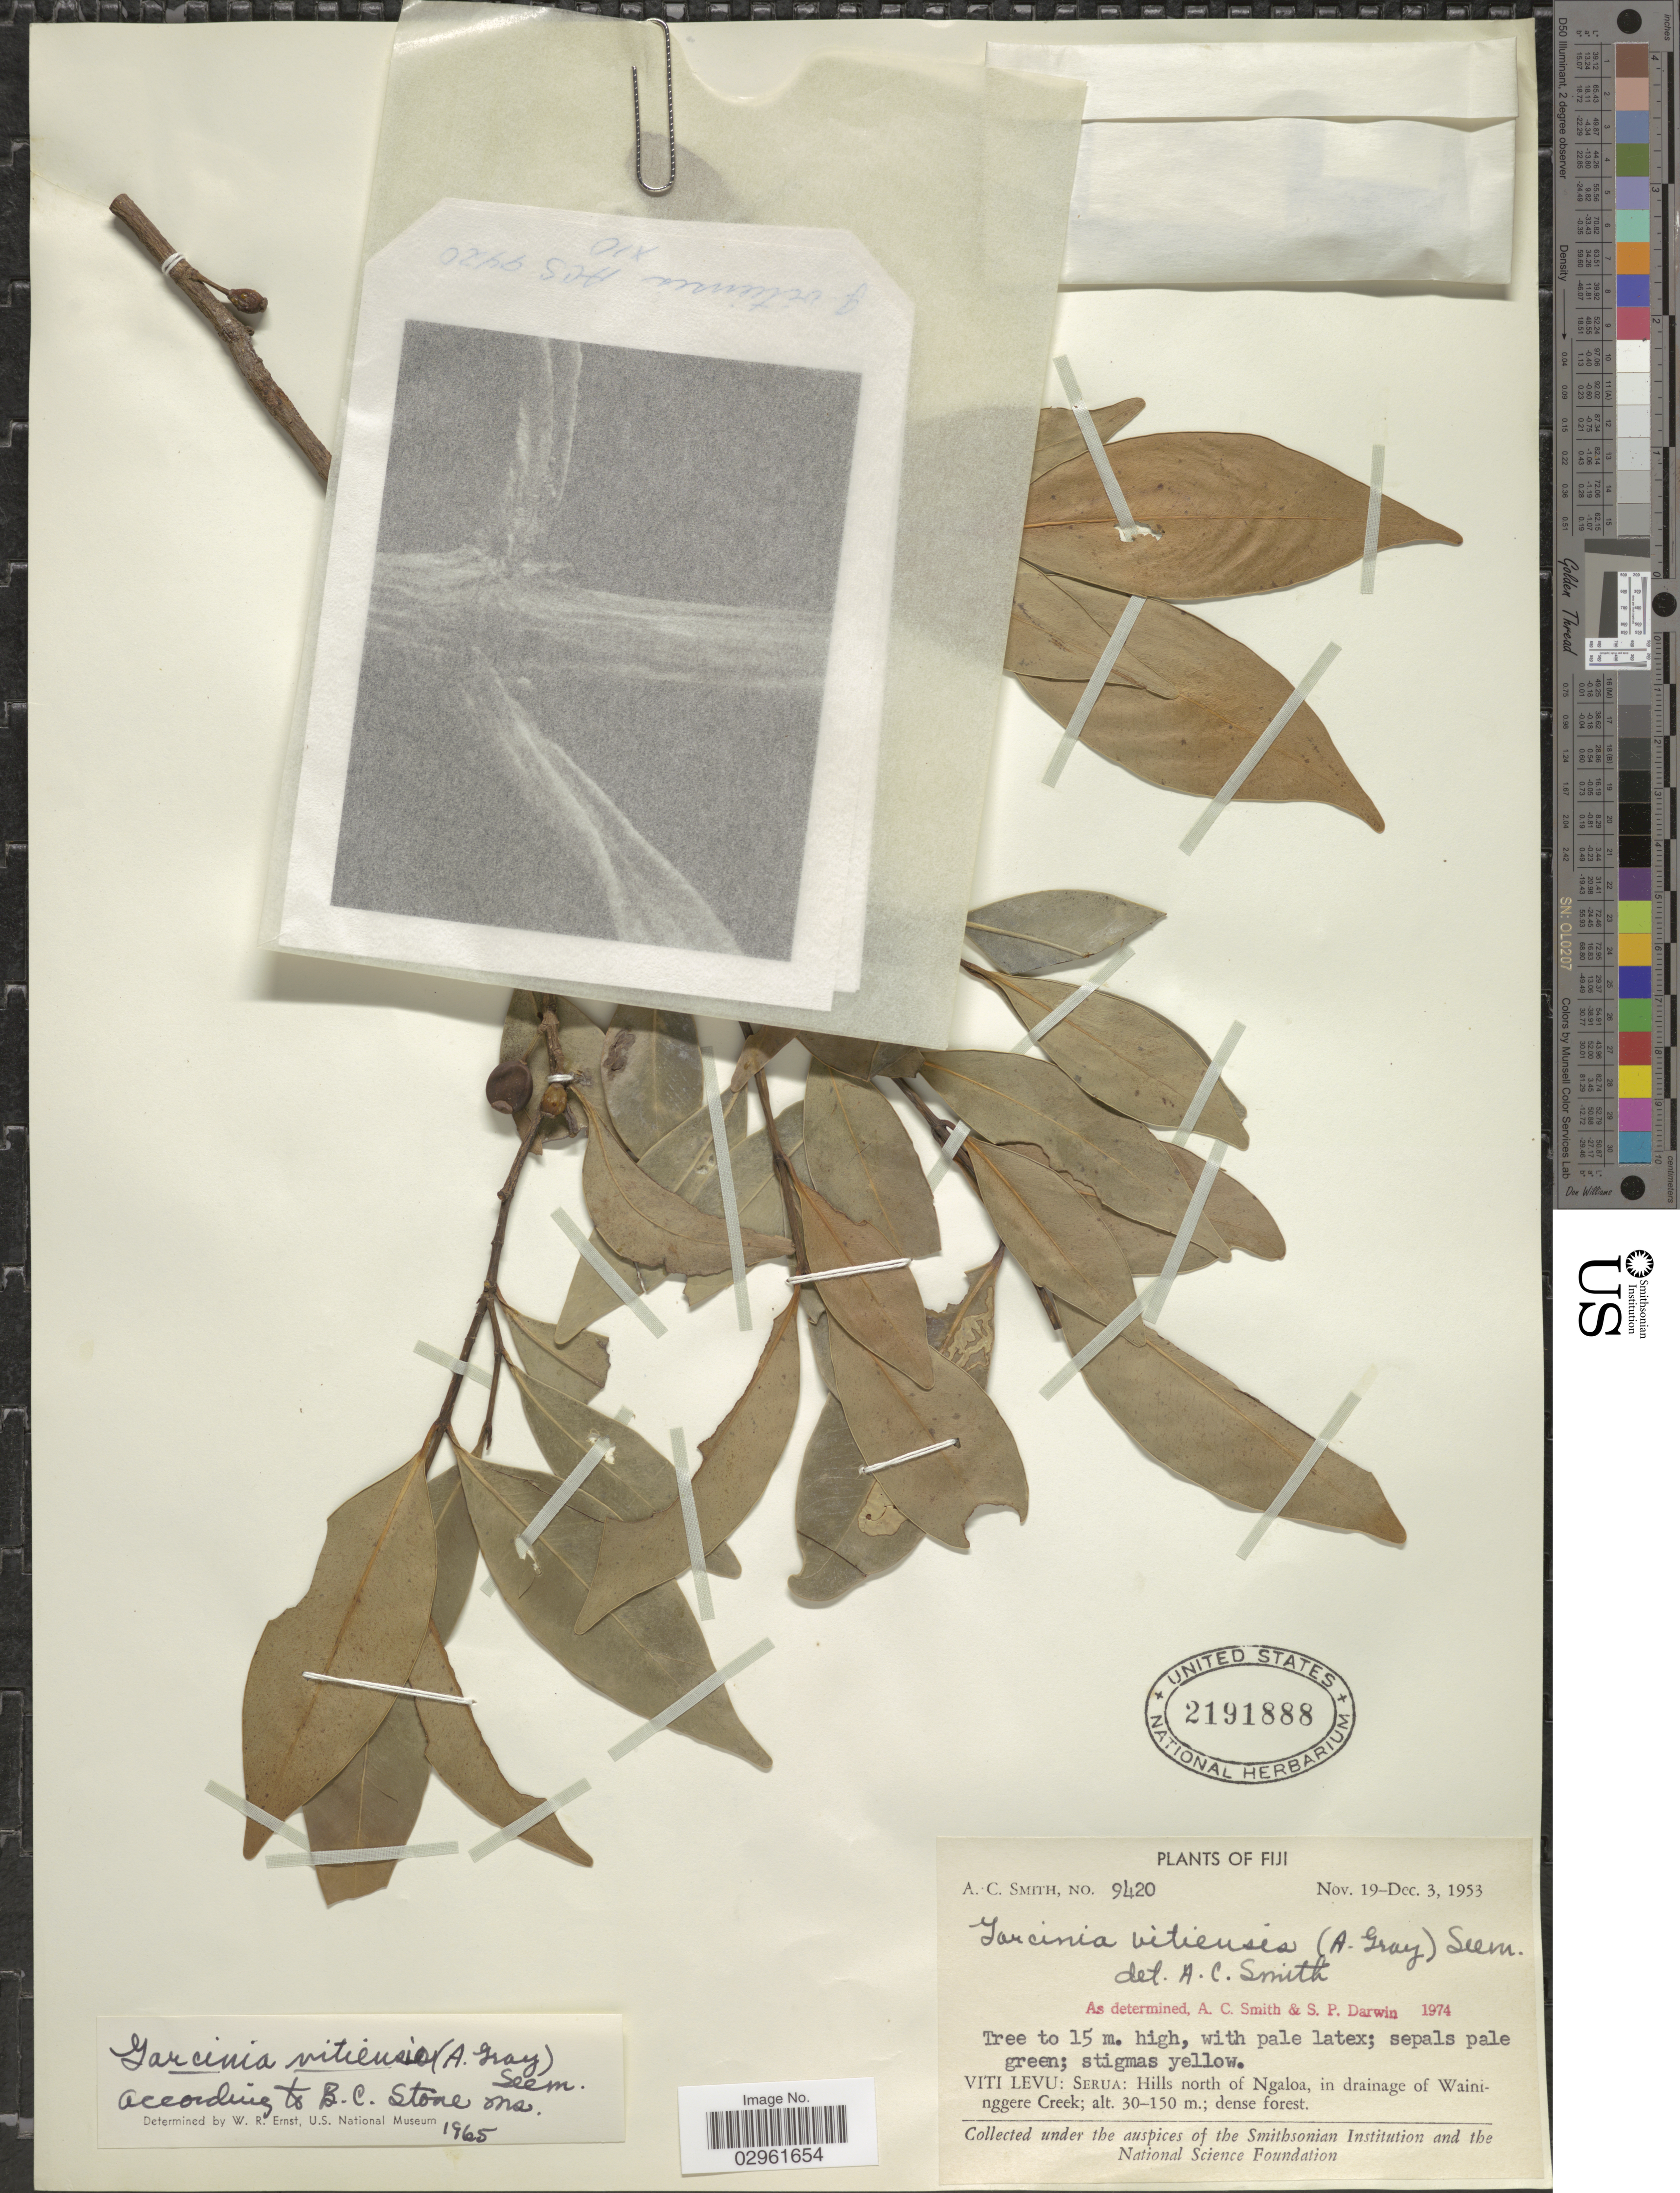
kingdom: Plantae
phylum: Tracheophyta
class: Magnoliopsida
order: Malpighiales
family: Clusiaceae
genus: Garcinia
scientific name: Garcinia vitiensis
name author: (A. Gray) Seem.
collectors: A. C. Smith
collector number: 9420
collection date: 1953-11-19/1953-12-03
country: Fiji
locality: Viti Levu: Serua: Hills north of Ngaloa, in drainage of Waininggere Creek.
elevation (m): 30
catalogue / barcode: US 2191888